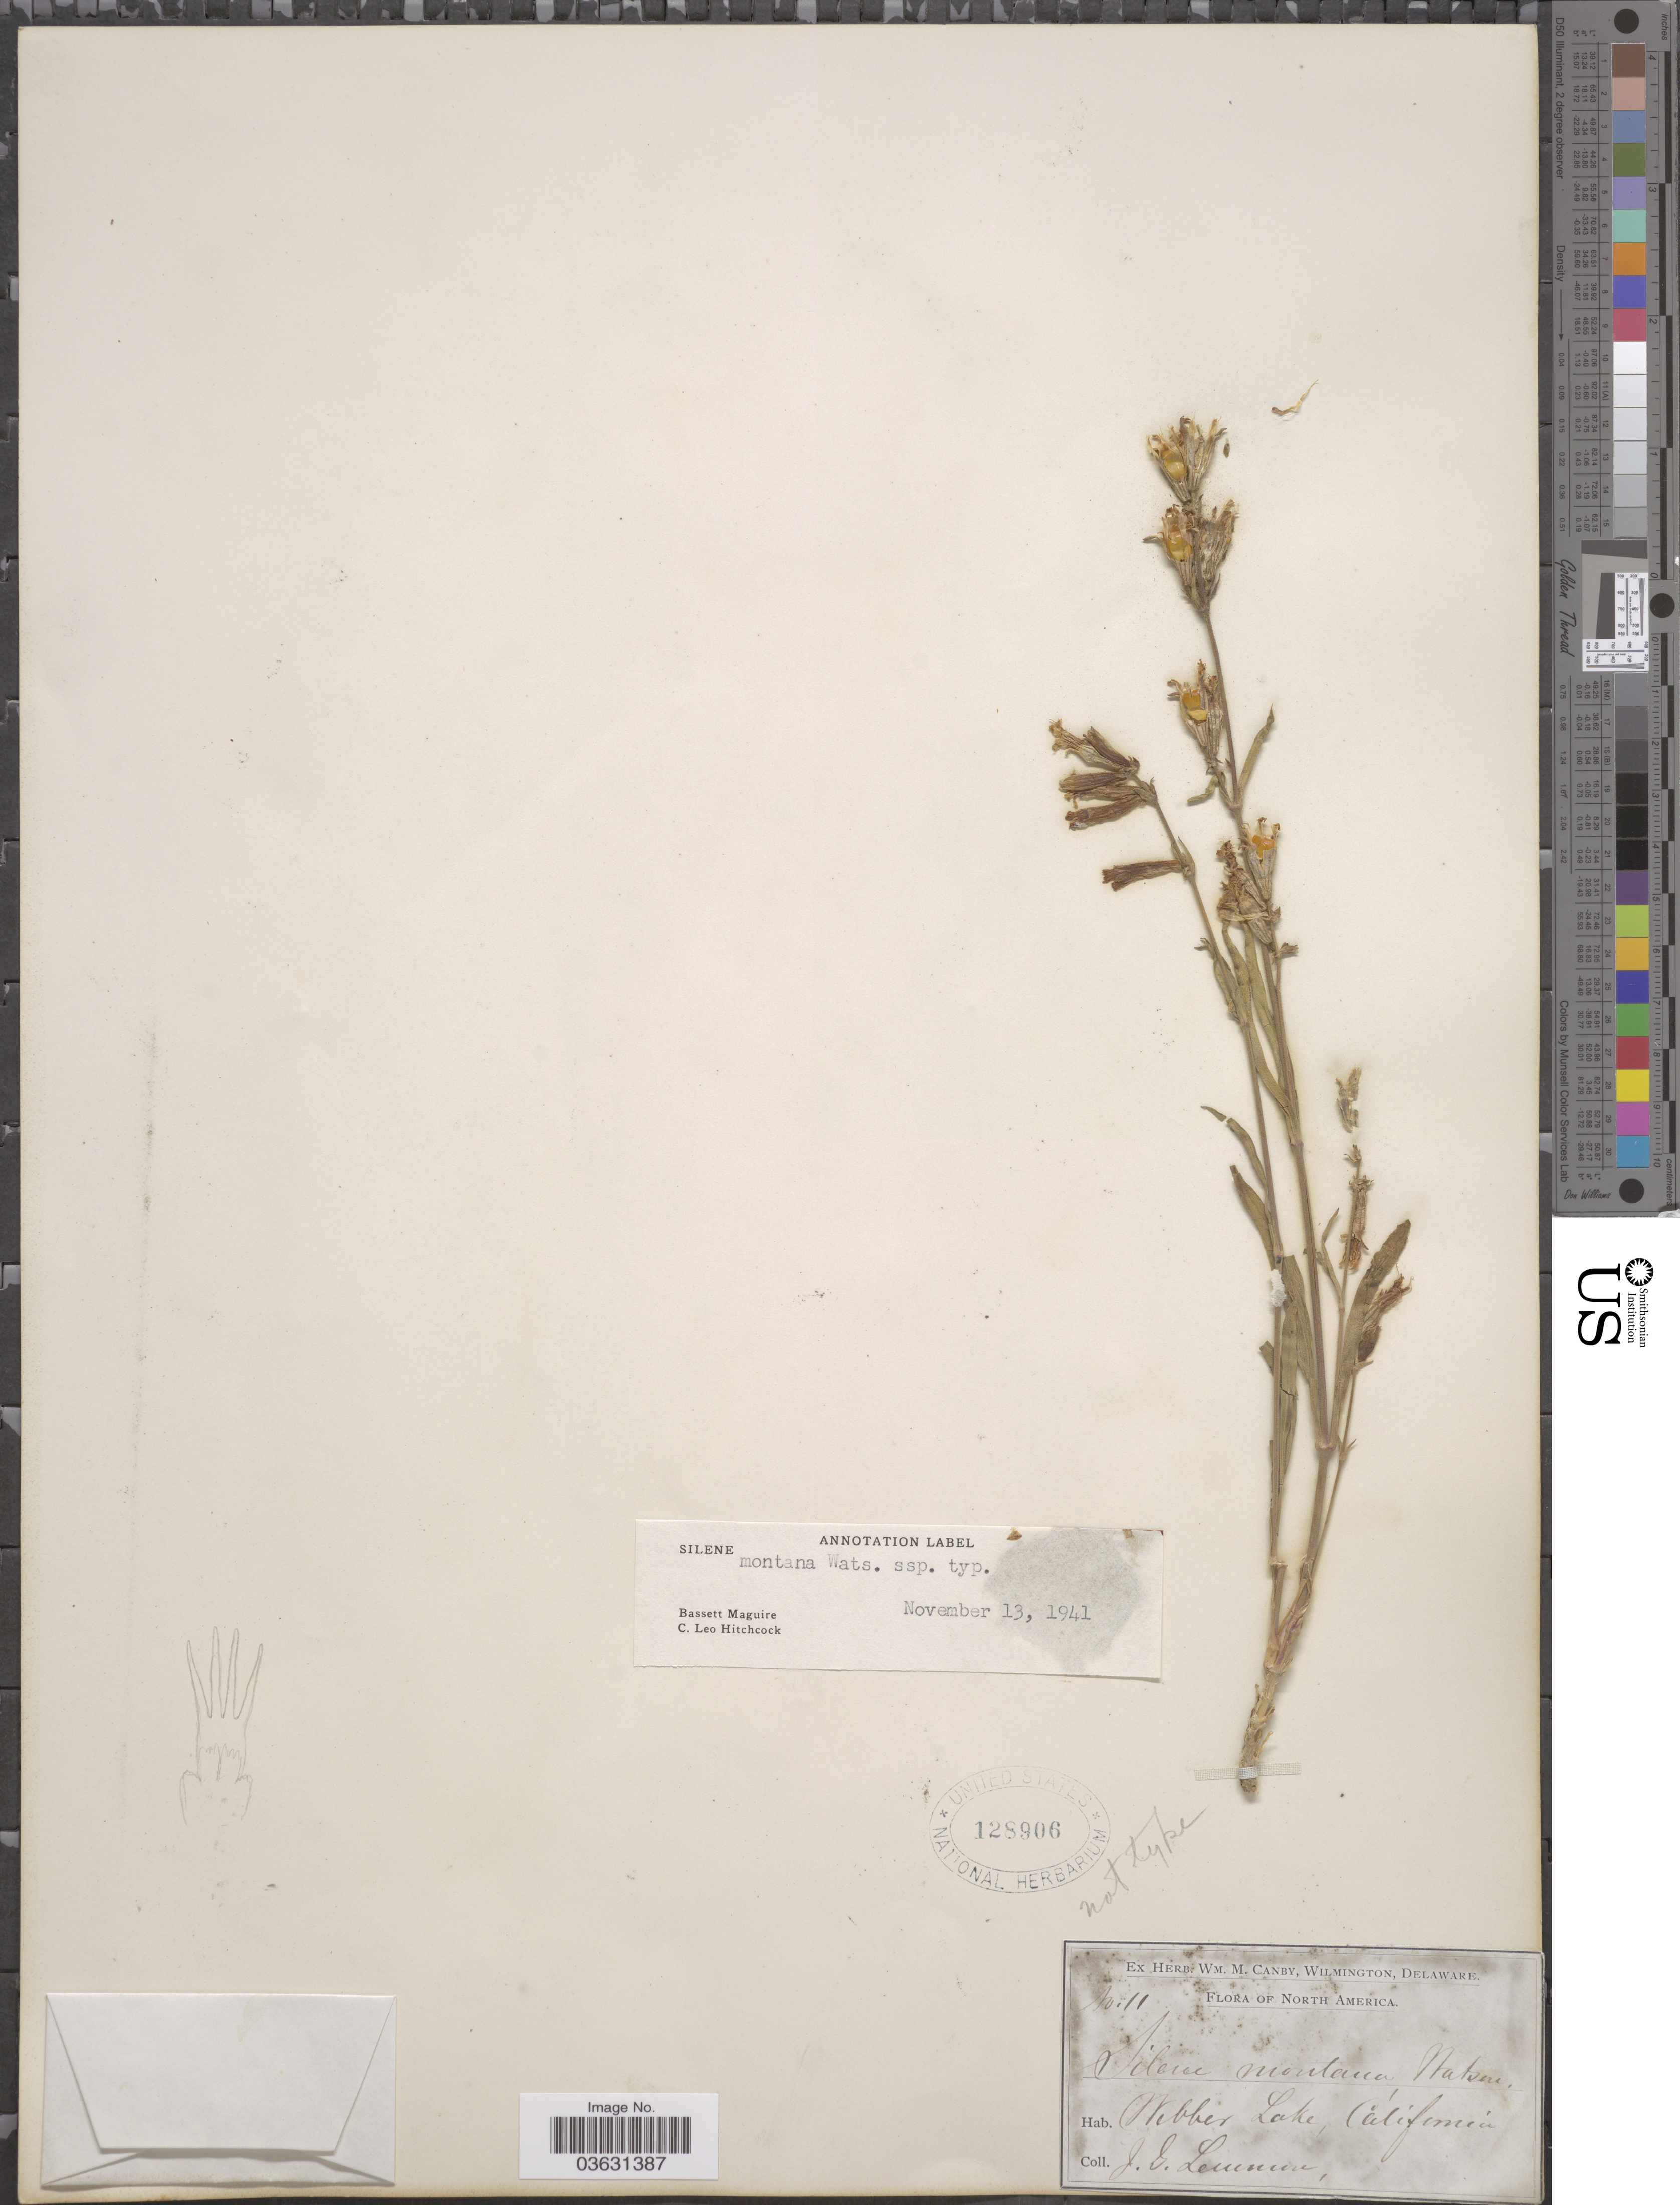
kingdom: Plantae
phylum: Tracheophyta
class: Magnoliopsida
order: Caryophyllales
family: Caryophyllaceae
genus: Silene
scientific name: Silene montana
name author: Arrond.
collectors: J. Lemmon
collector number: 11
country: United States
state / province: California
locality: Webber Lake.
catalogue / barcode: US 128906